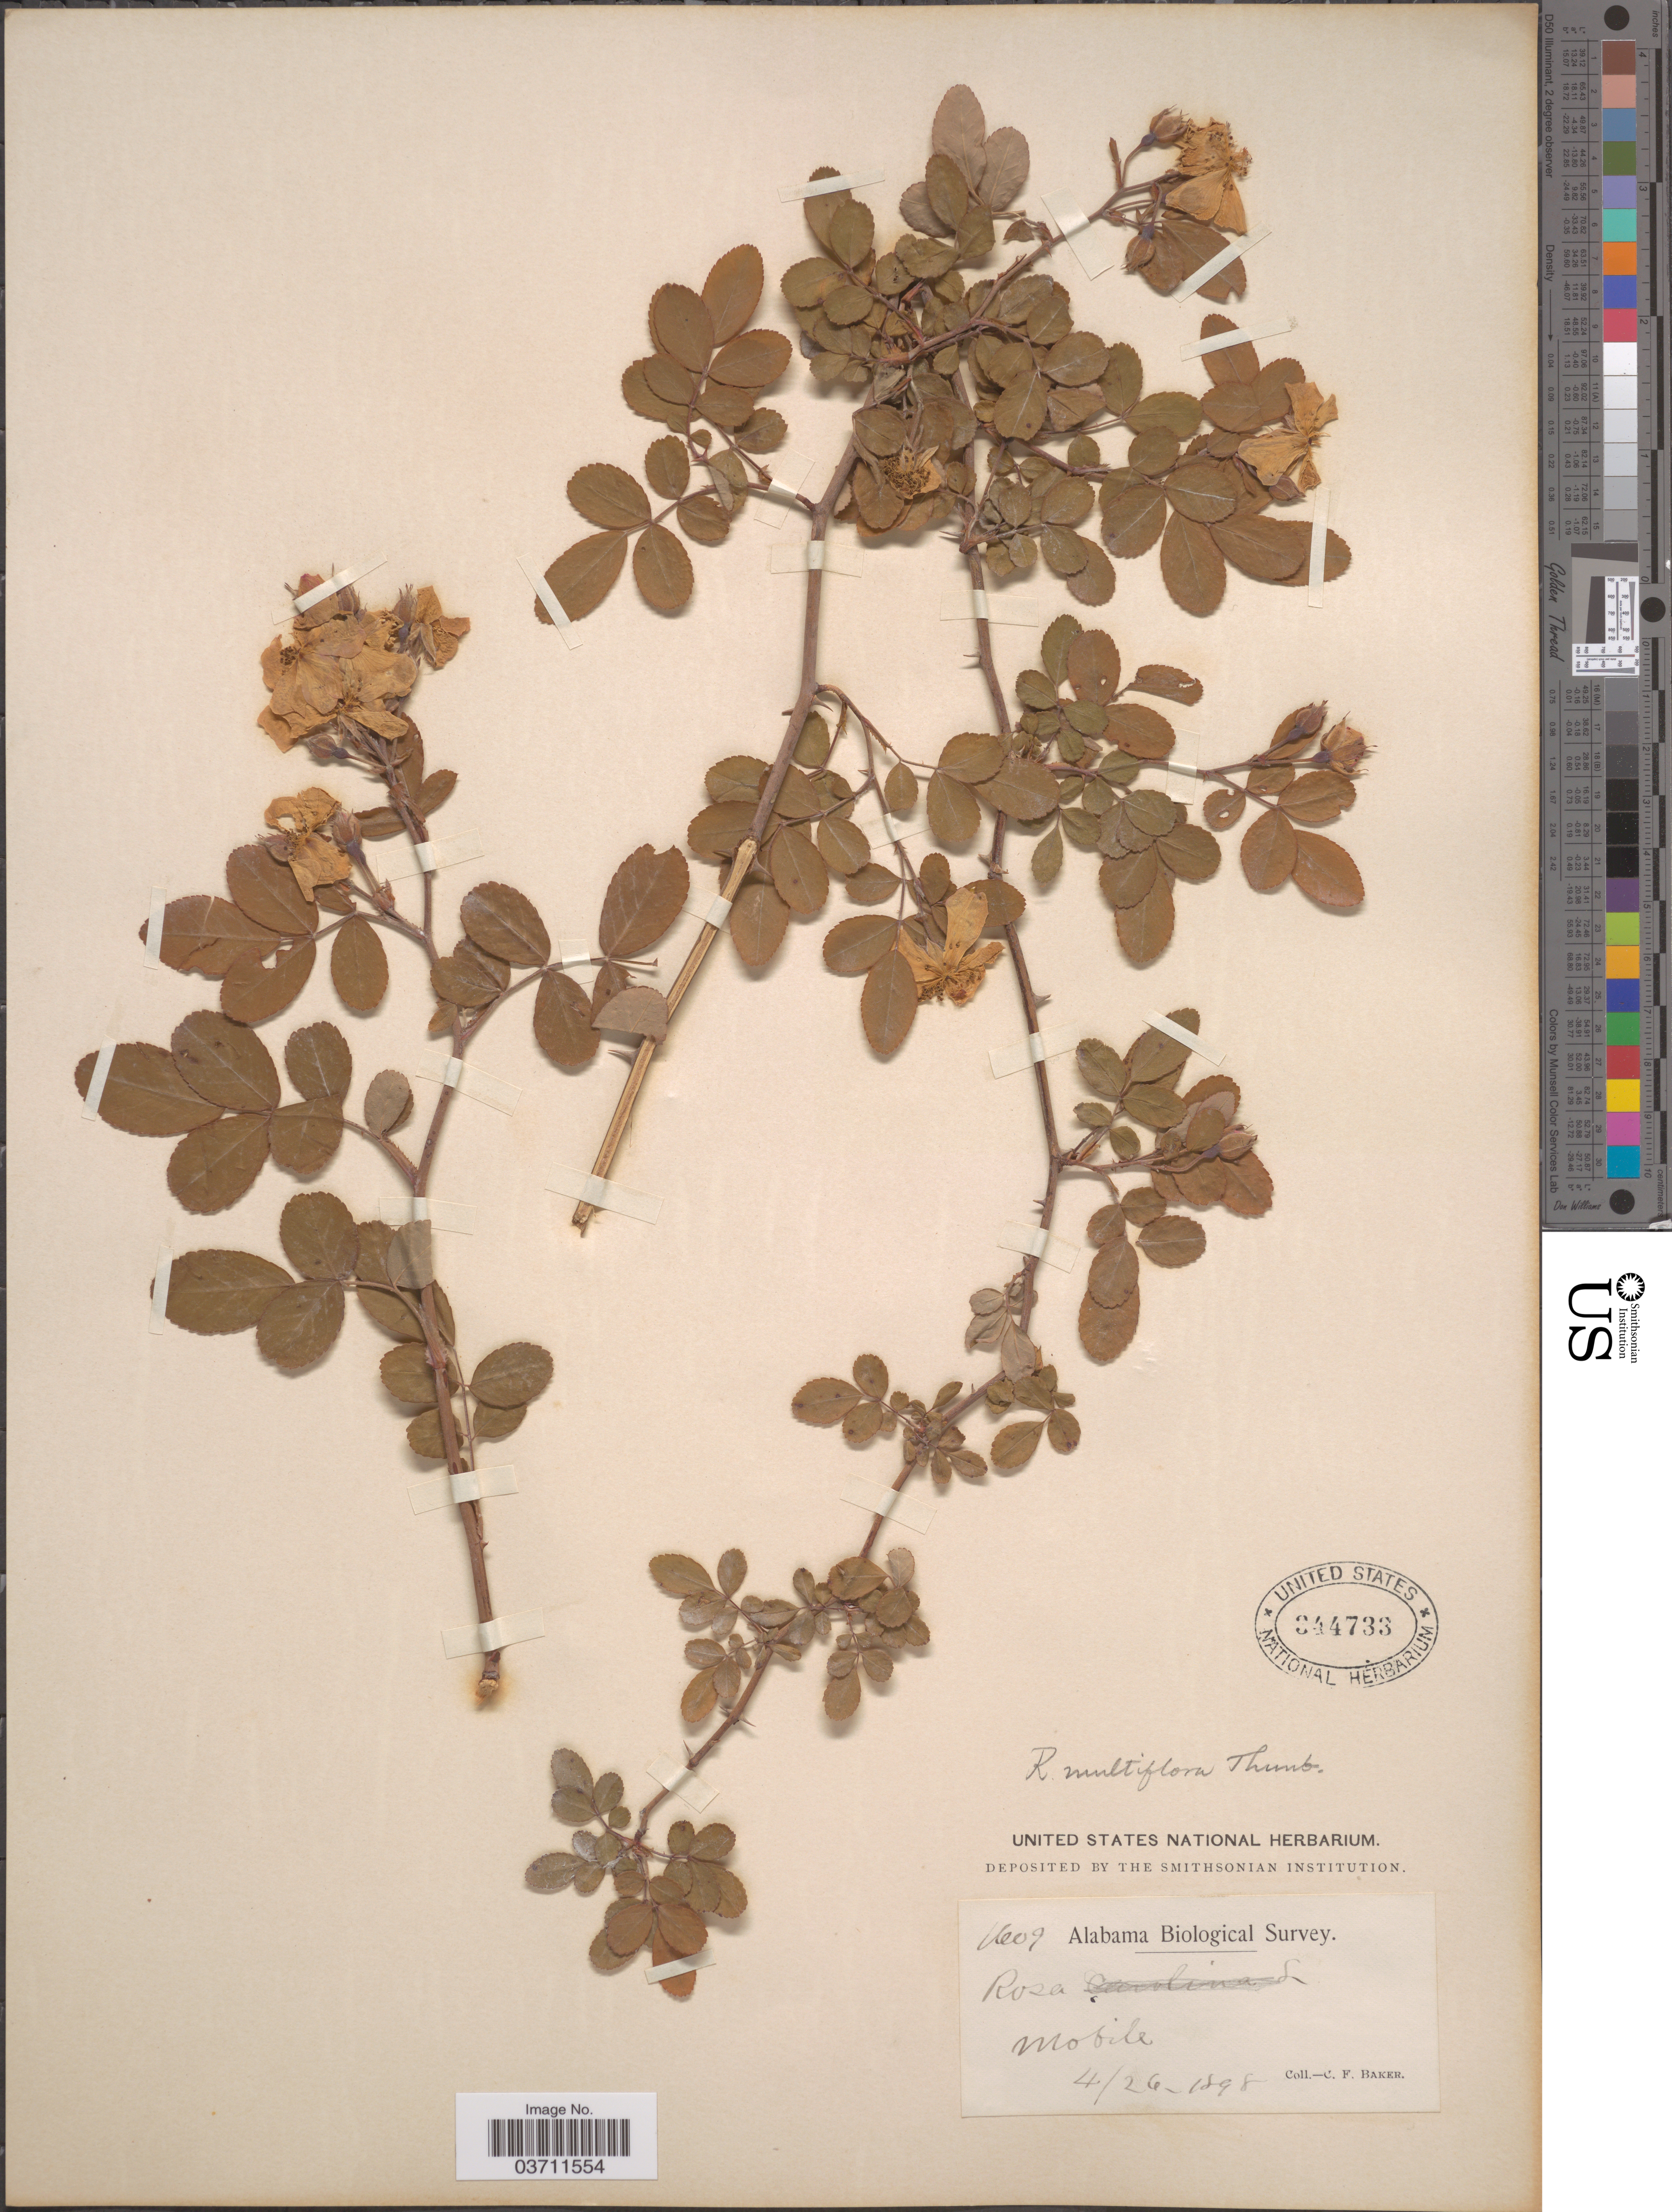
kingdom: Plantae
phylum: Tracheophyta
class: Magnoliopsida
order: Rosales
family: Rosaceae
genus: Rosa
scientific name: Rosa multiflora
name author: Thunb.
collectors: C. F. Baker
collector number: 1609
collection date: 1898-04-26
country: United States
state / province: Alabama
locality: Mobile.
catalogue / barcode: US 344733